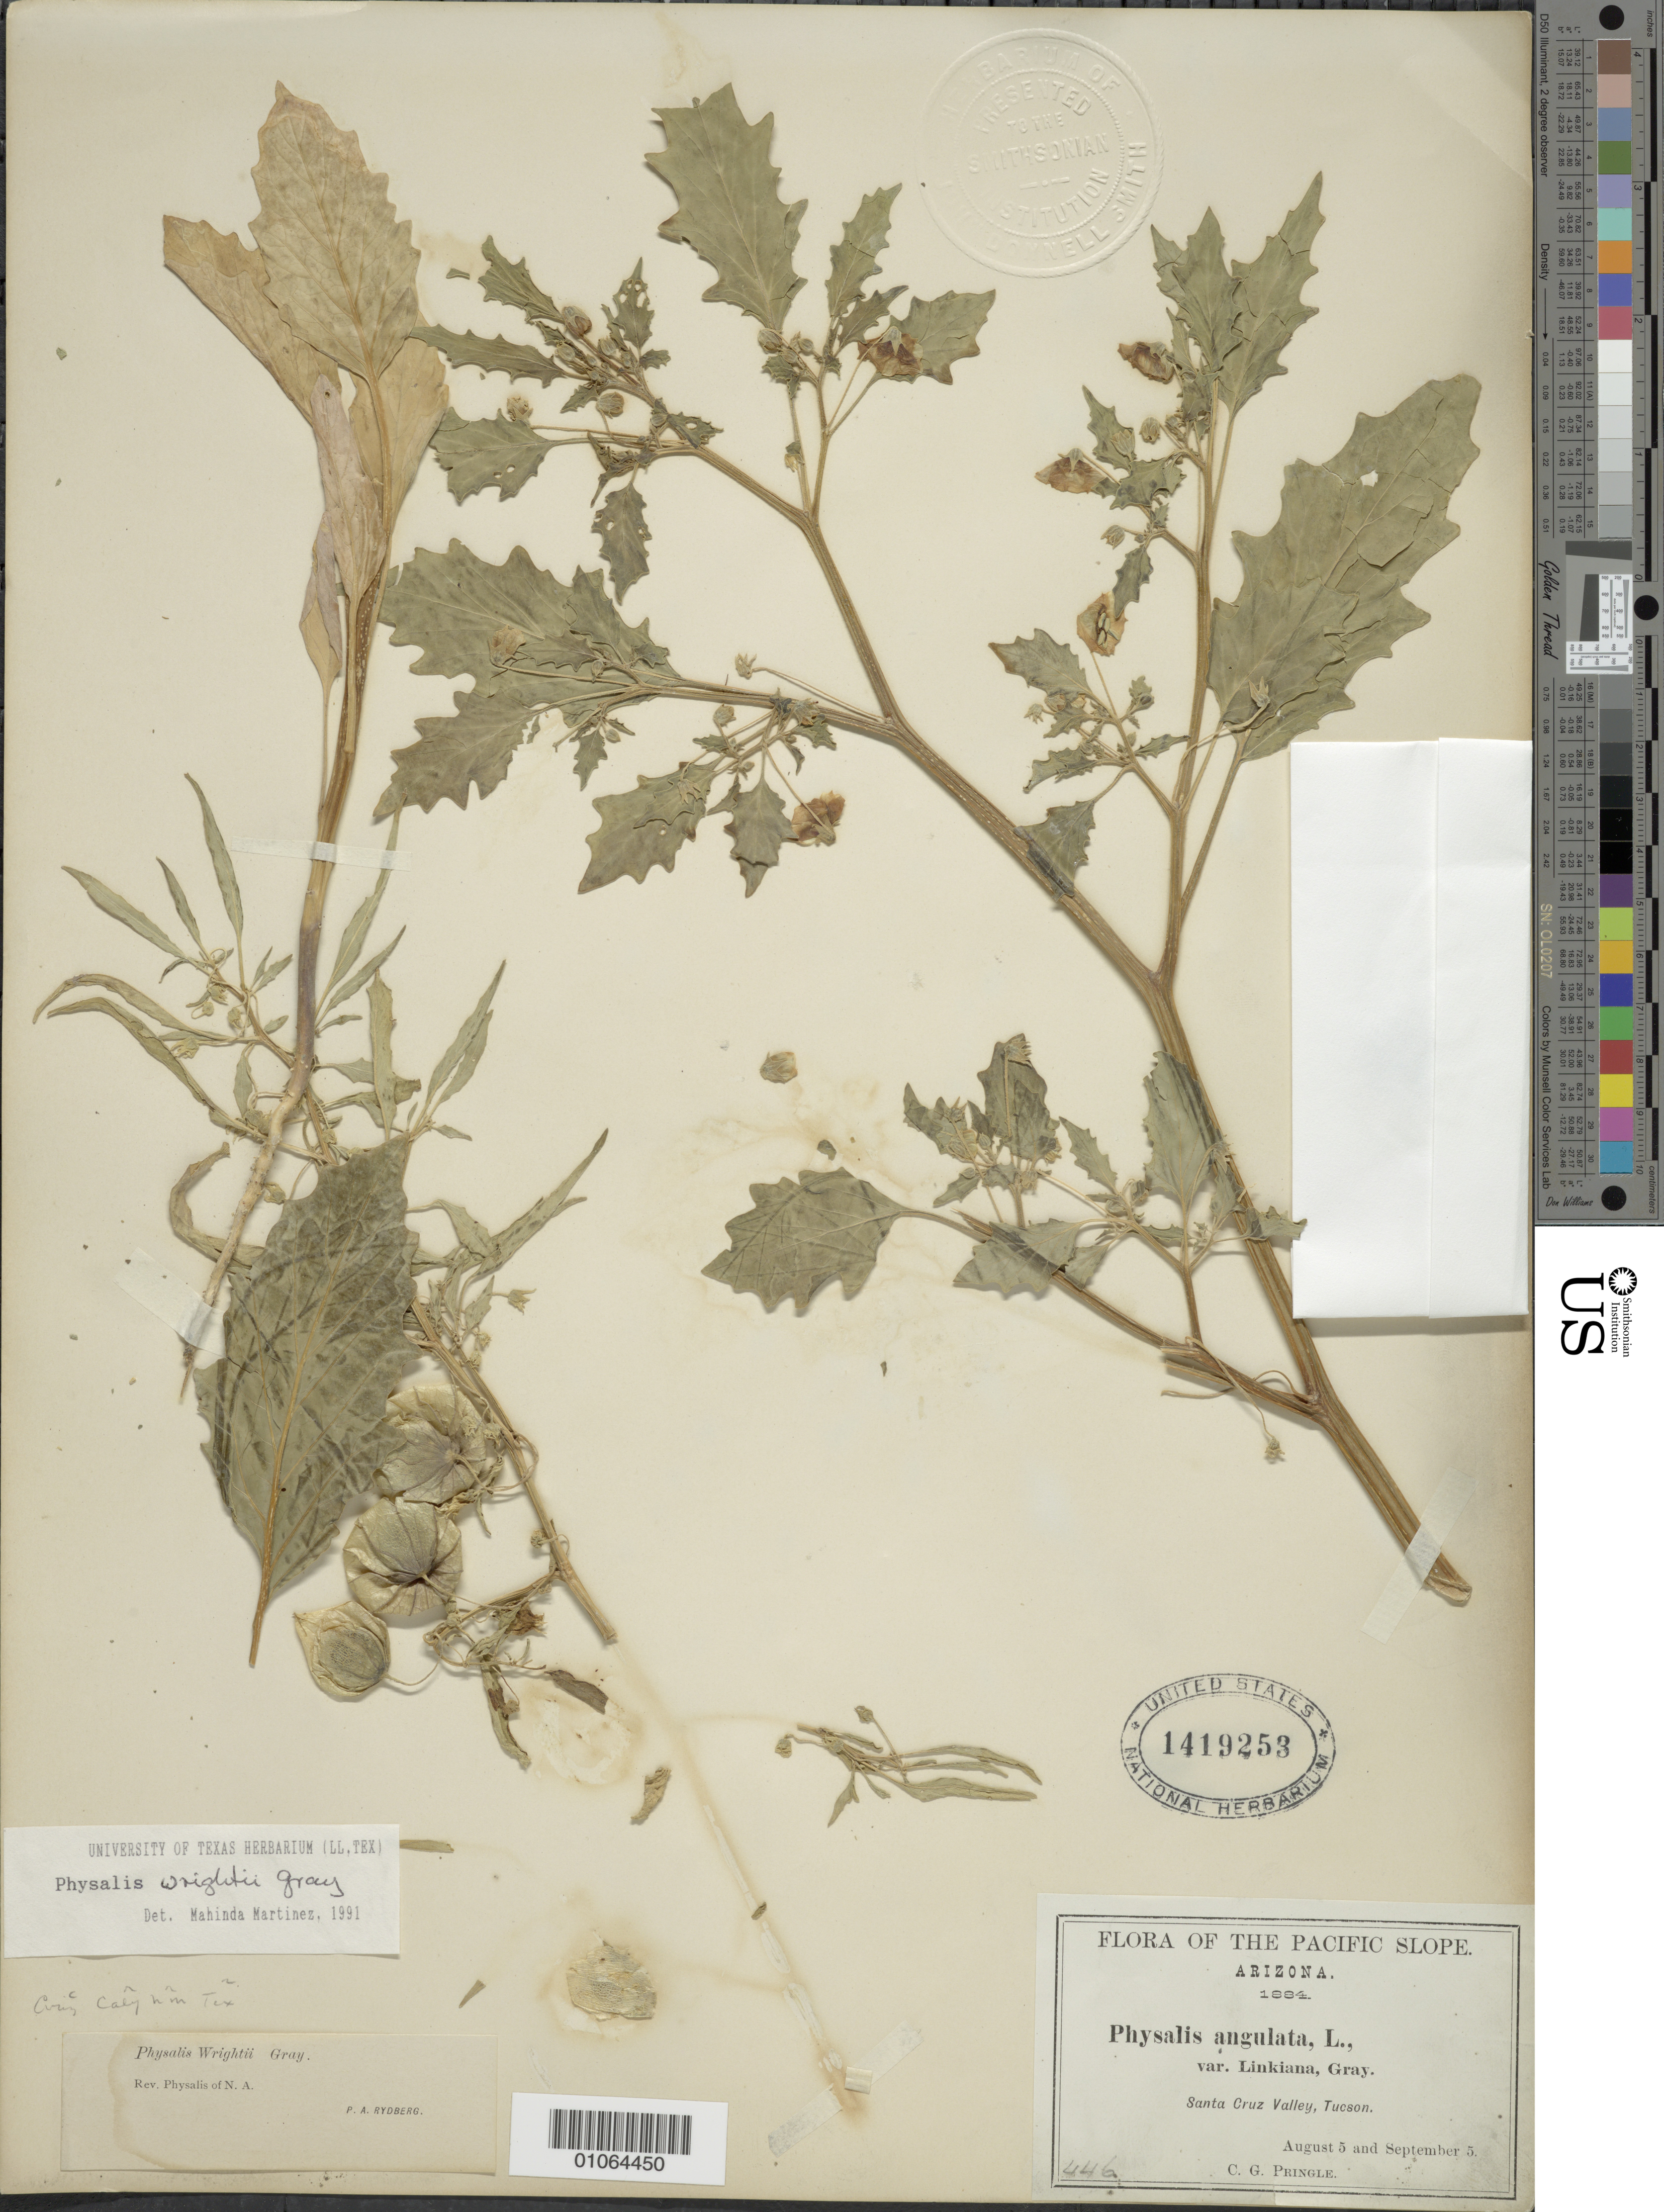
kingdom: Plantae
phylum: Tracheophyta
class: Magnoliopsida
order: Solanales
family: Solanaceae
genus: Physalis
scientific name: Physalis acutifolia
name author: (Miers) Sandwith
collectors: C. G. Pringle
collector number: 446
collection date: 1884-08-05/1884-09-05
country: United States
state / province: Arizona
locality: Pacific Slope. Santa Cruz Valley, Tucson.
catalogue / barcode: US 1419253